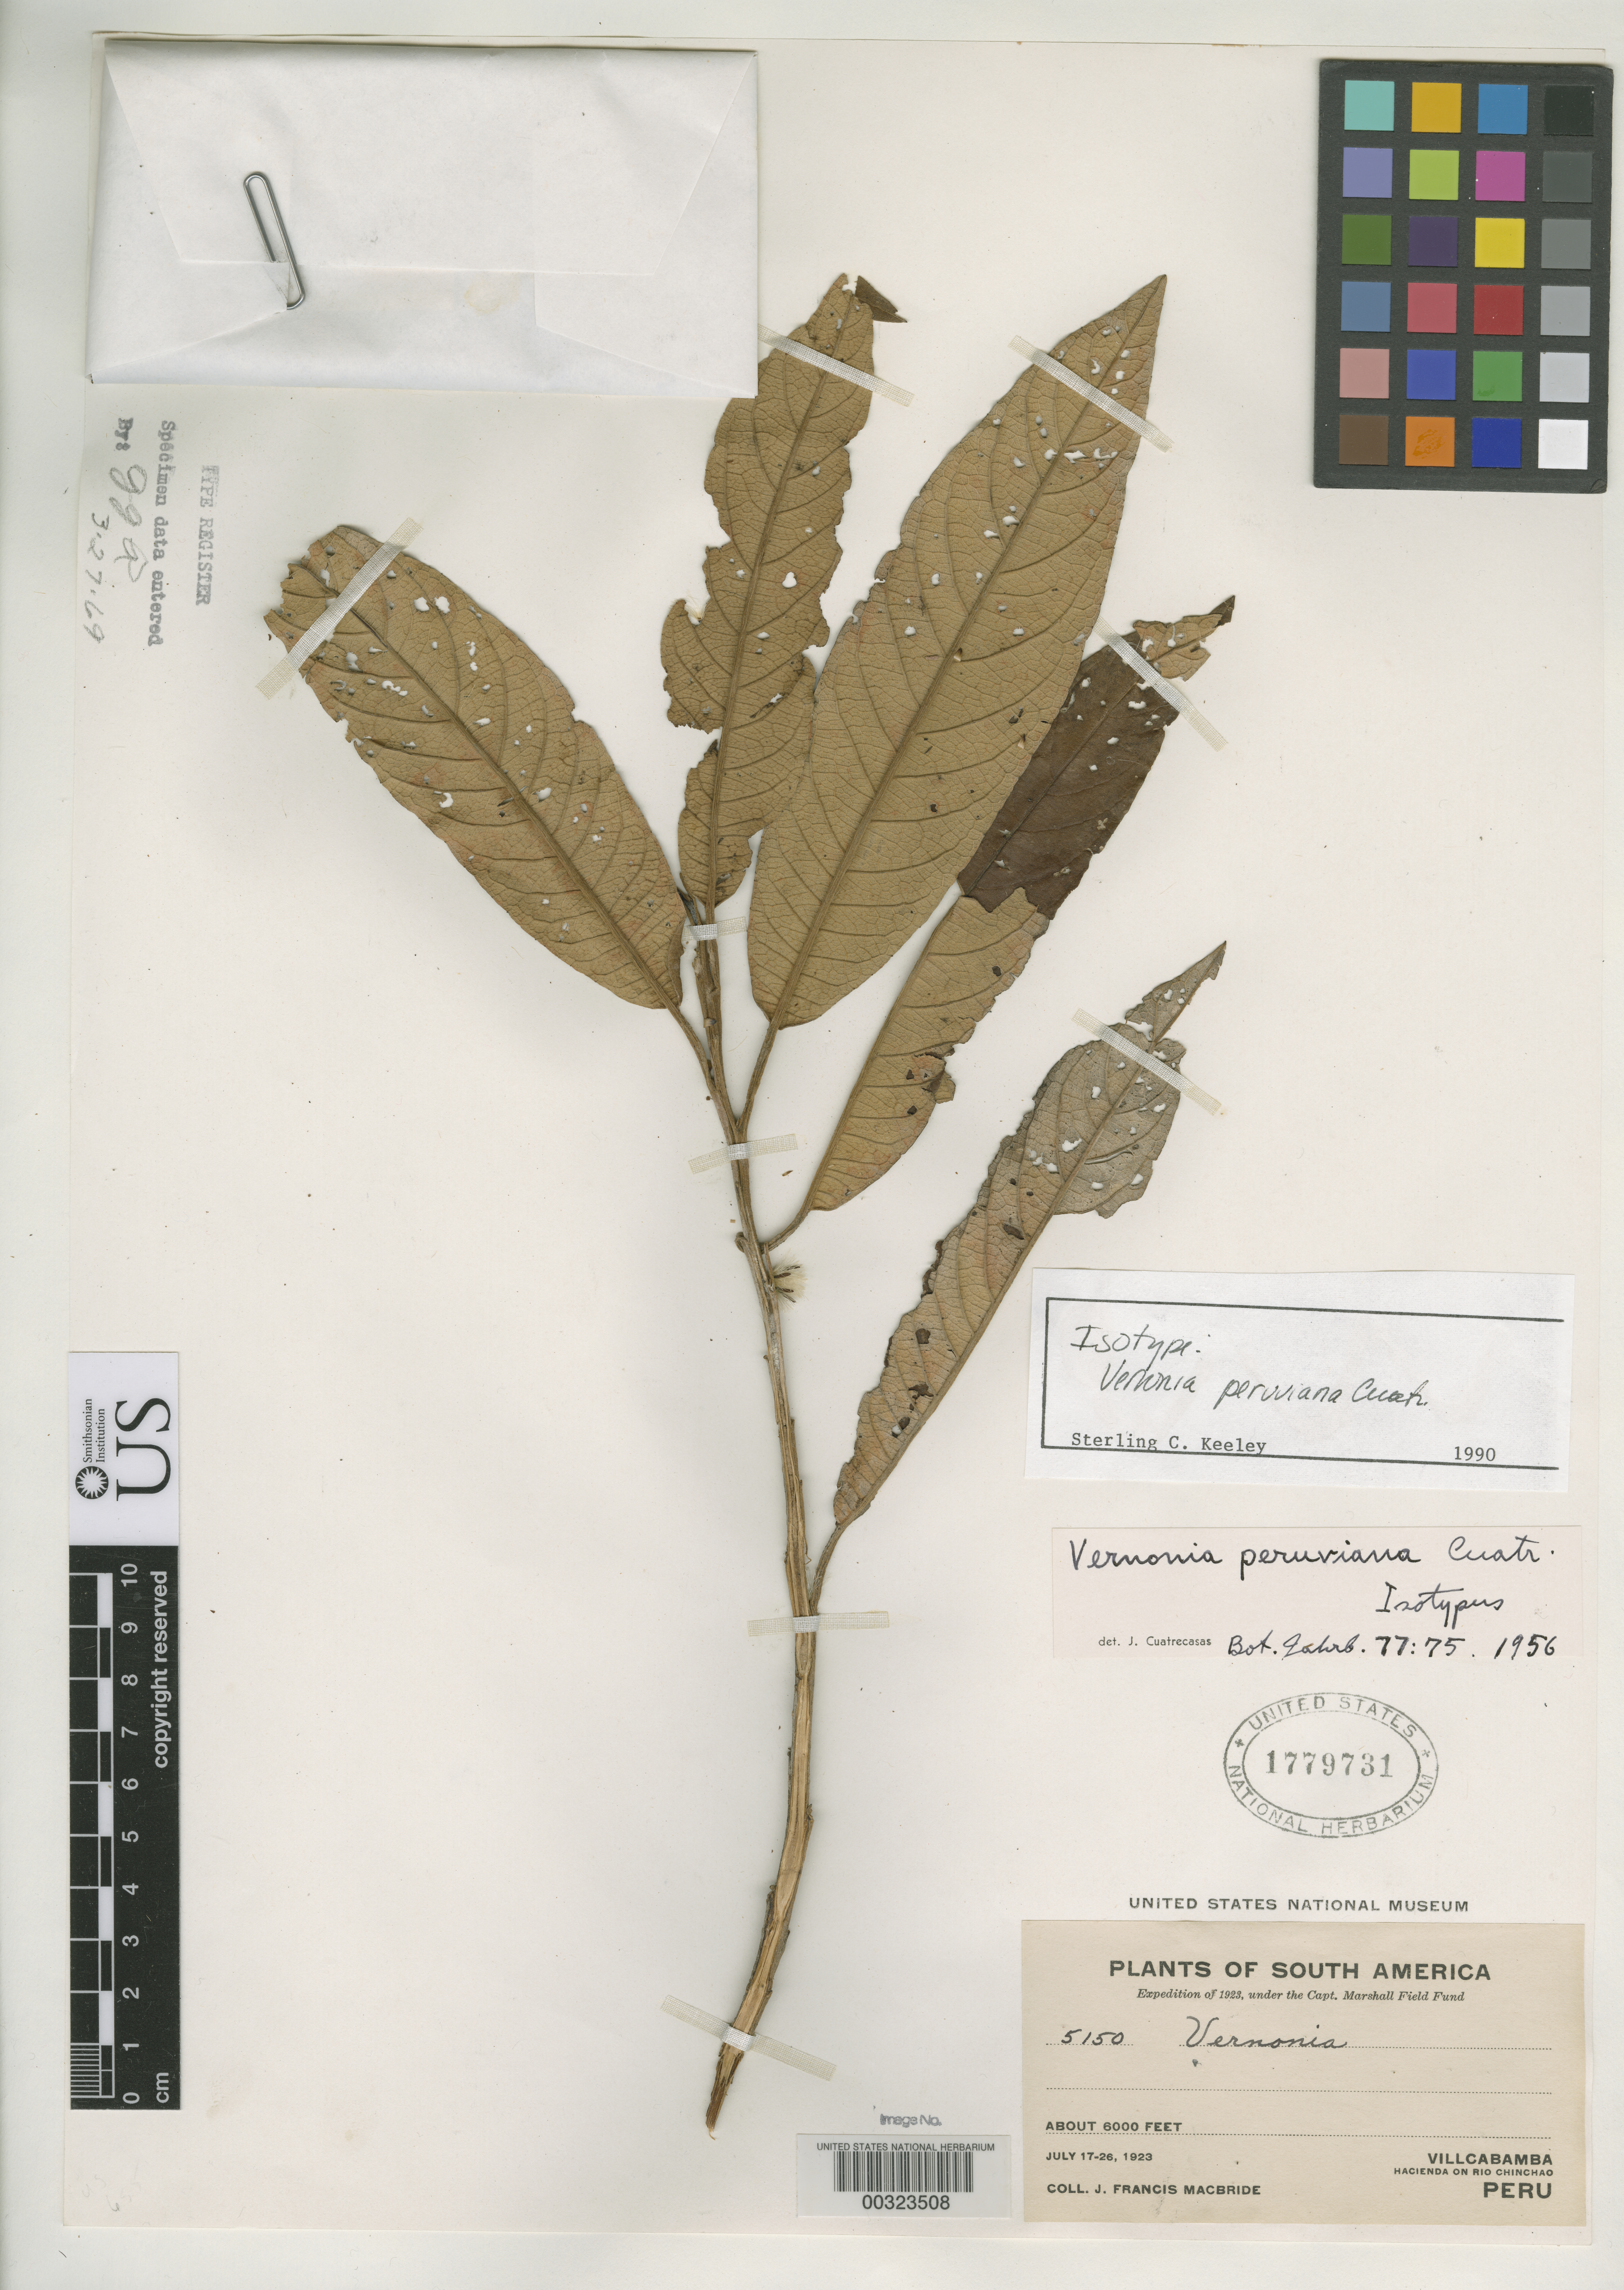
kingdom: Plantae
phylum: Tracheophyta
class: Magnoliopsida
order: Asterales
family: Asteraceae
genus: Vernonia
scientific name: Vernonia peruviana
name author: Cuatrec.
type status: Isotype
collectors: J. F. Macbride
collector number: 5150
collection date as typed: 17 Jul 1923 to 26 Jul 1923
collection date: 1923-07-17/1923-07-26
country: Peru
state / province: Pasco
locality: Villcabamba.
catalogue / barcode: US 1779731